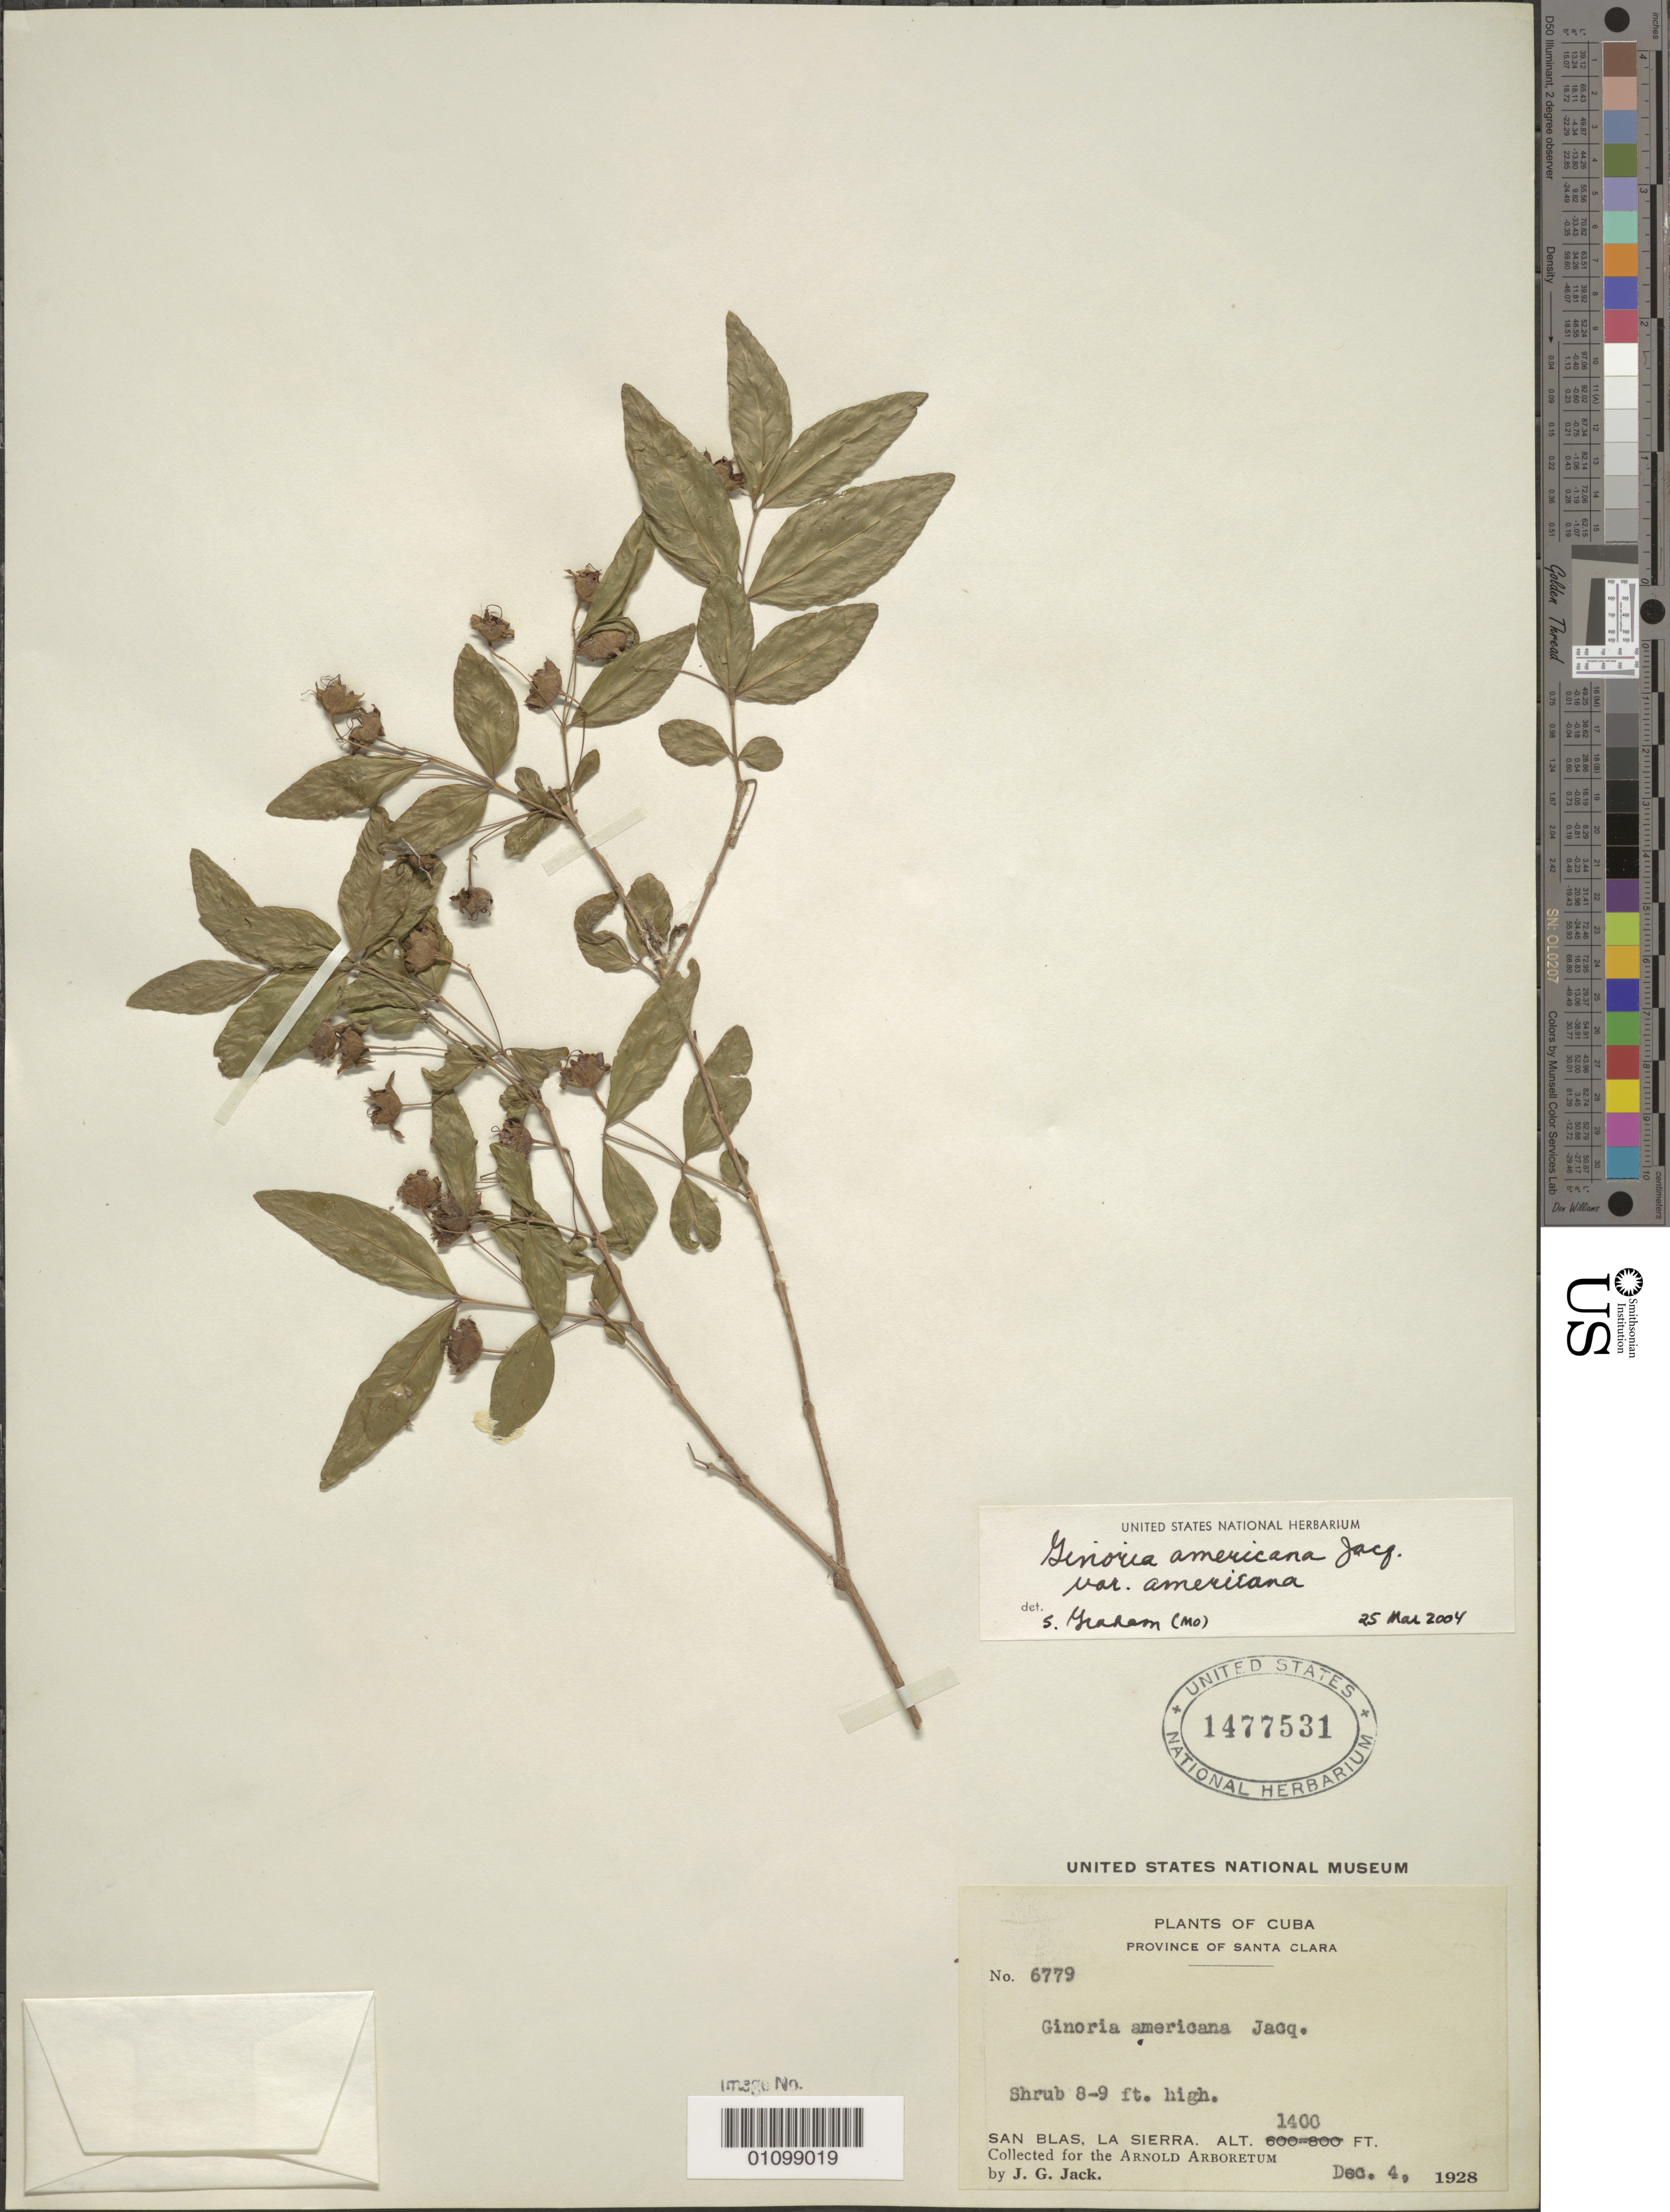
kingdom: Plantae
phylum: Tracheophyta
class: Magnoliopsida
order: Myrtales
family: Lythraceae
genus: Ginoria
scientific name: Ginoria americana var. americana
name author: Jacq.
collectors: J. G. Jack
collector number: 6779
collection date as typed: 04 Dec 1928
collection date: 1928-12-04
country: Cuba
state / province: Matanzas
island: Cuba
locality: San Blas, La Sierra, Santa Clara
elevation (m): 427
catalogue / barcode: US 1477531